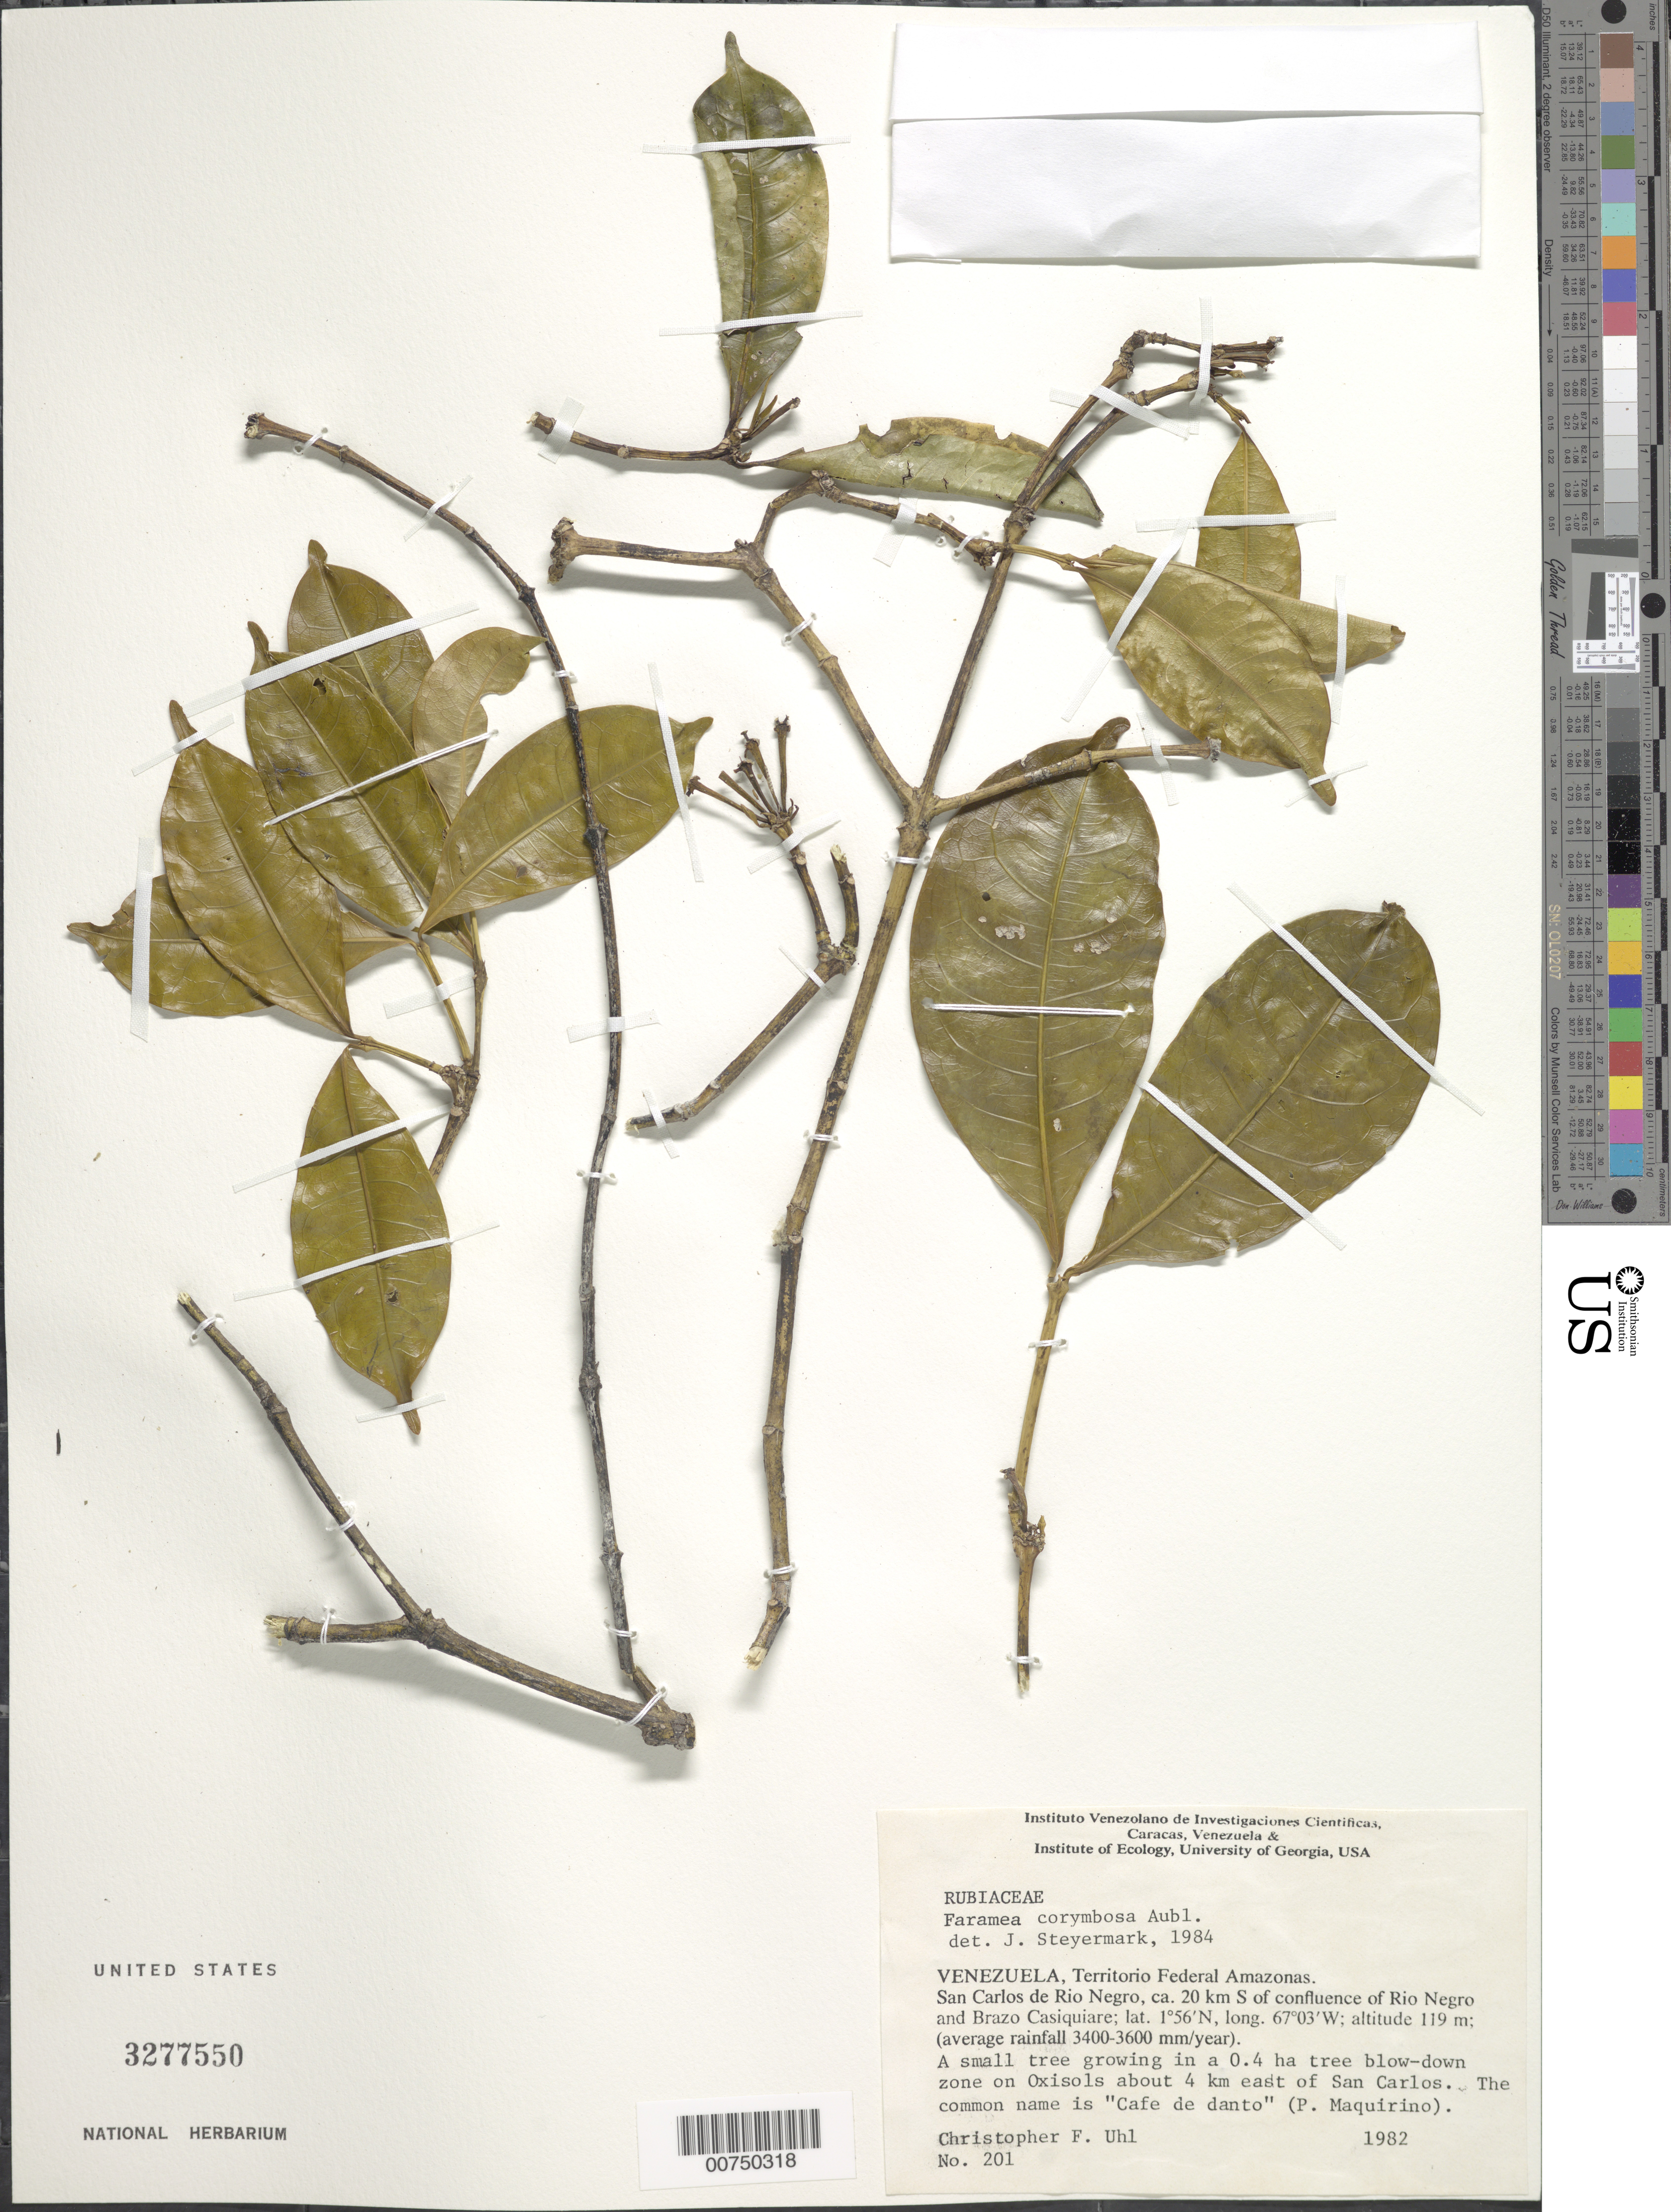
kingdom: Plantae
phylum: Tracheophyta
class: Magnoliopsida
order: Gentianales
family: Rubiaceae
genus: Faramea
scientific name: Faramea corymbosa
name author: Aubl.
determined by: Steyermark, Julian A., (VEN)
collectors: C. Uhl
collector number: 201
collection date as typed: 1982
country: Venezuela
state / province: Amazonas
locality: San Carlos de Río Negro, ca. 20 km S of confluence of Río Negro and Brazo Casiquiare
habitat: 0.4 ha tree blow-down zone on Oxisols about 4km east of San Carlos; average rainfall 3400-3600 mm/year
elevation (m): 119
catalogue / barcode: US 3277550